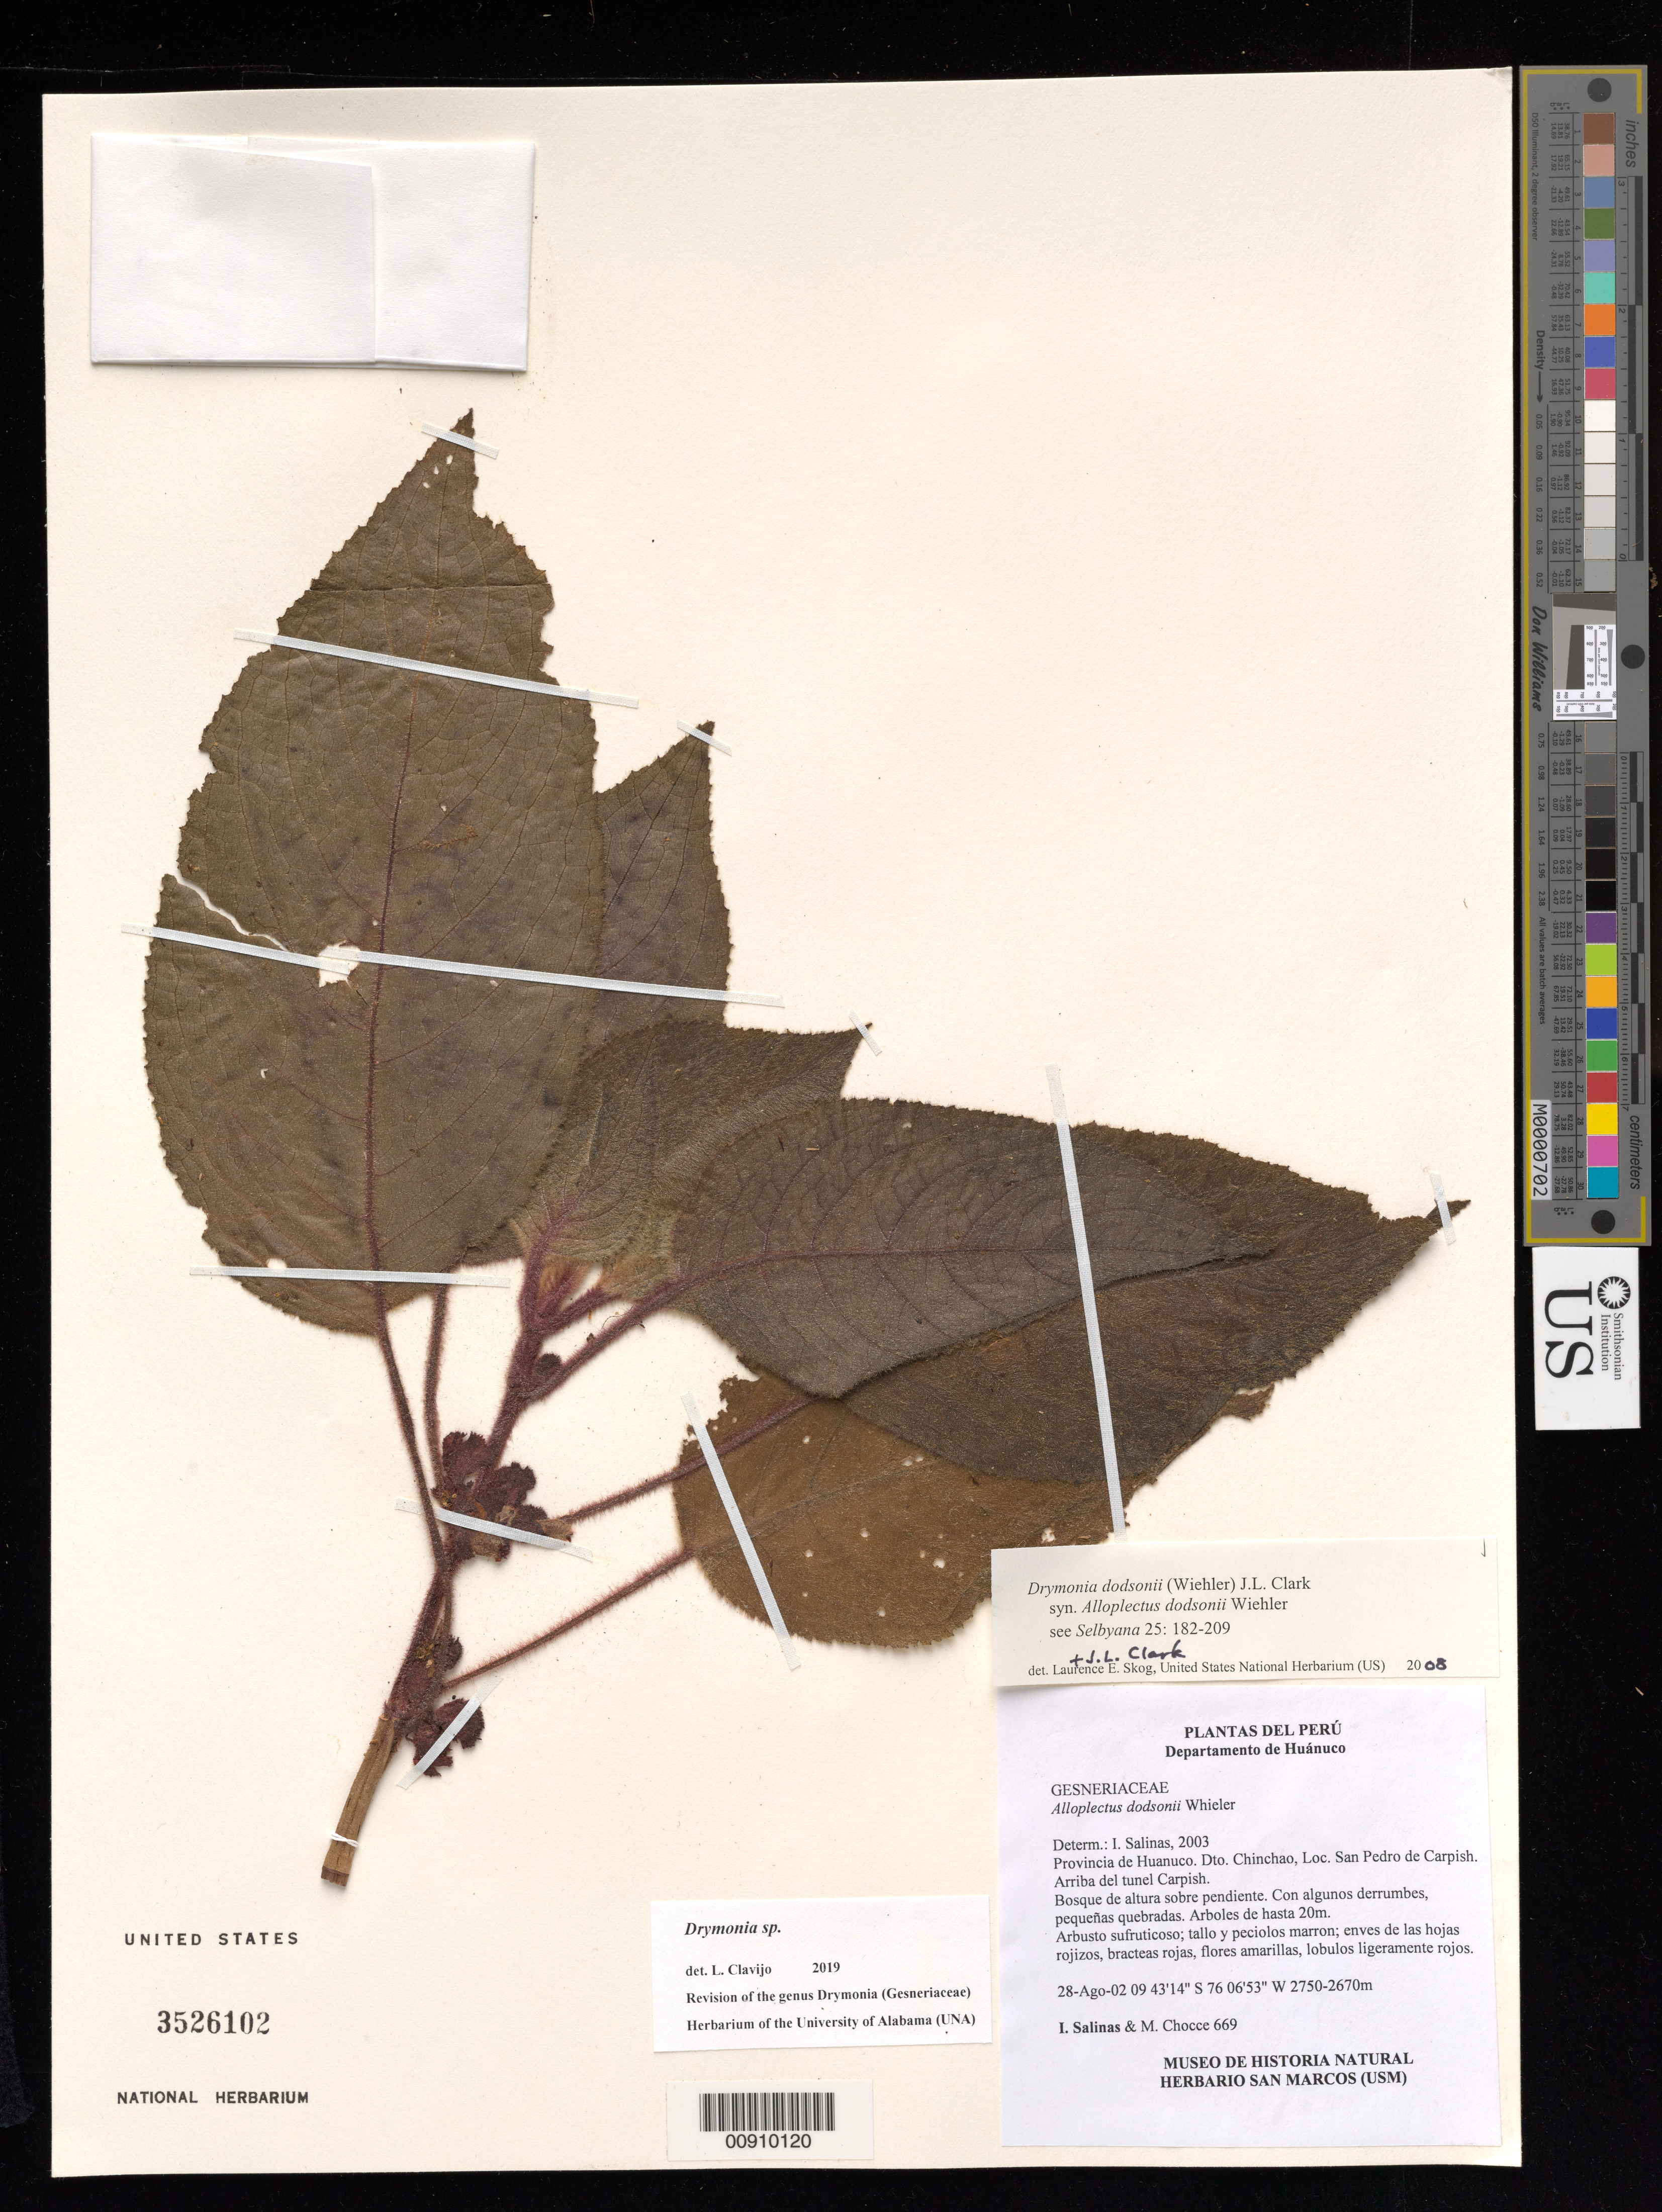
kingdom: Plantae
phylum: Tracheophyta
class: Magnoliopsida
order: Lamiales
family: Gesneriaceae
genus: Drymonia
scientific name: Drymonia dodsonii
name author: (Wiehler) J.L. Clark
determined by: Clark, J. L.; Skog, Laurence E.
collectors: I. Salinas & M. Chocce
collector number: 669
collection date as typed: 28 Aug 2002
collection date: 2002-08-28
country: Peru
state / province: Huánuco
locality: Provincia de Huanuco.Dto. Chinchao, Loc. San Pedro de Carpish. Arriba del tunel Carpish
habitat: Bosque de altura sobre pendiente. Con algunos derrumbes, pequeñas quebradas.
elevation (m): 2750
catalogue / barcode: US 3526102